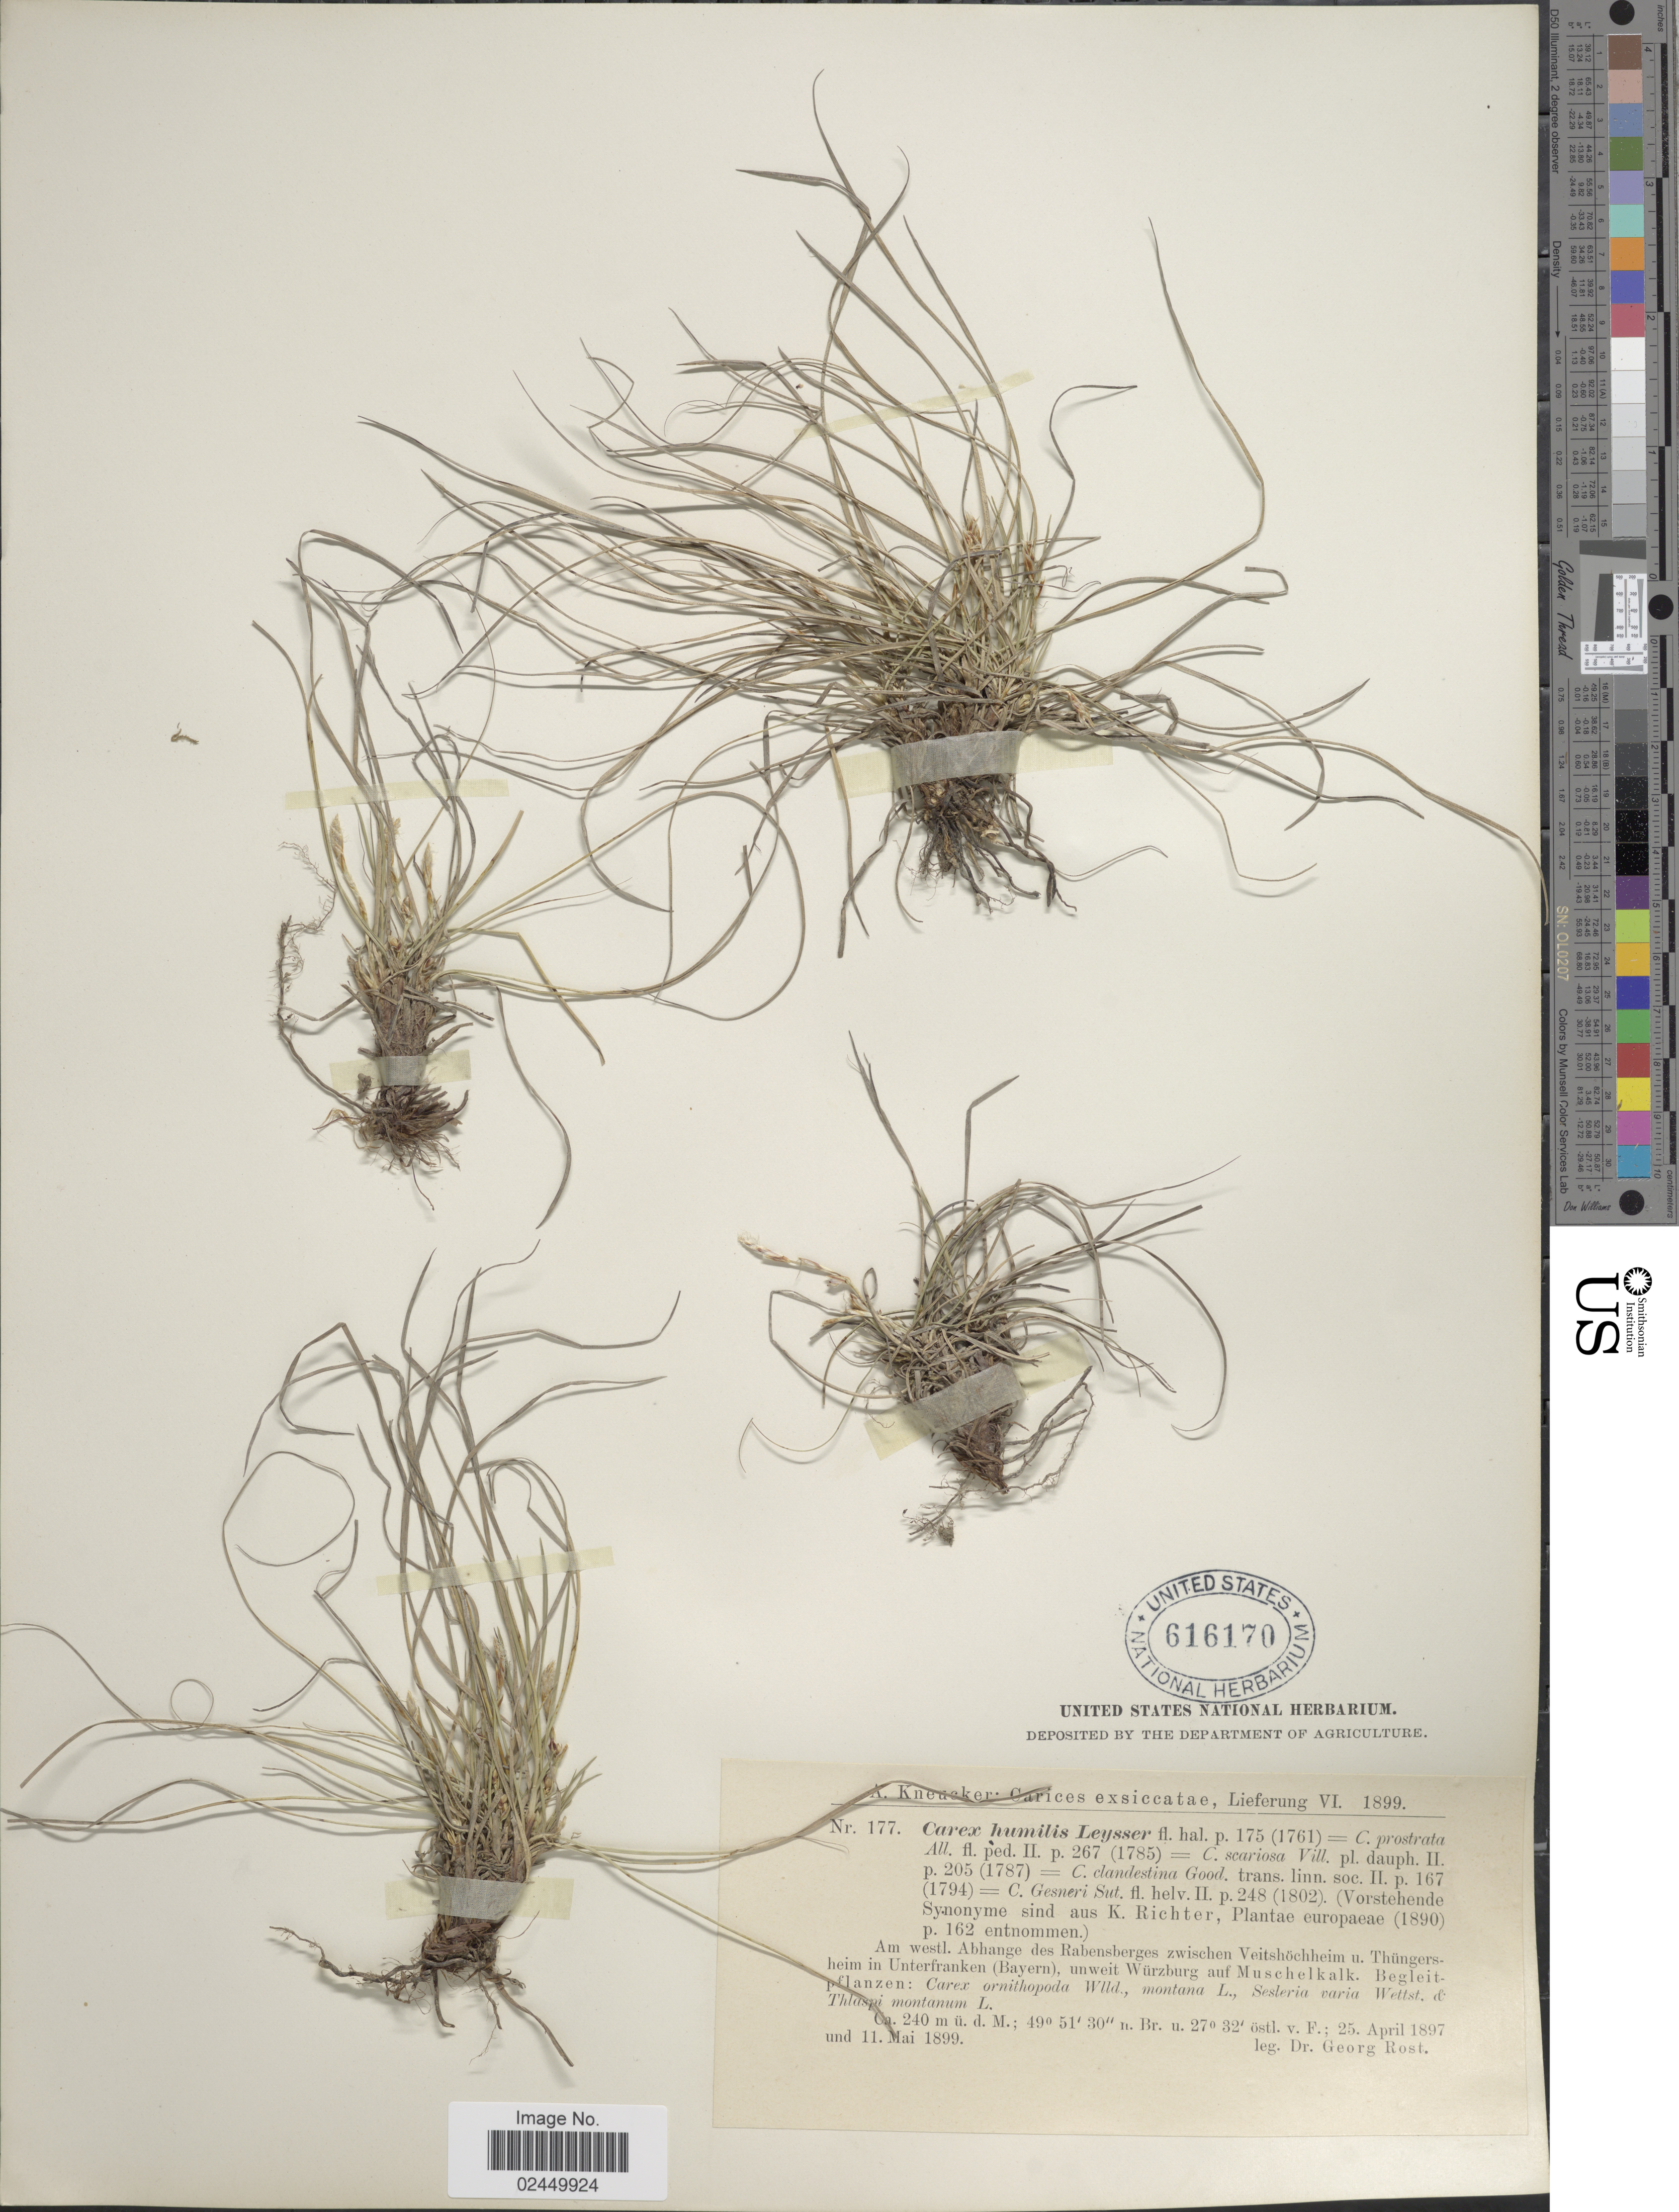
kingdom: Plantae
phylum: Tracheophyta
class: Liliopsida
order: Poales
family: Cyperaceae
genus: Carex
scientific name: Carex humilis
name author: Leyss.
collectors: G. Rost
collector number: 177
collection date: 1899-05-11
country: Germany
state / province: Bayern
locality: Carices. Am westl. Abhange des Rabensberges zwischen Veitshochheim u. Thungers-heim in Unterfranken (Bayern), unweit Wurzburg auf Muschelkalk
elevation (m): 240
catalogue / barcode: US 616170